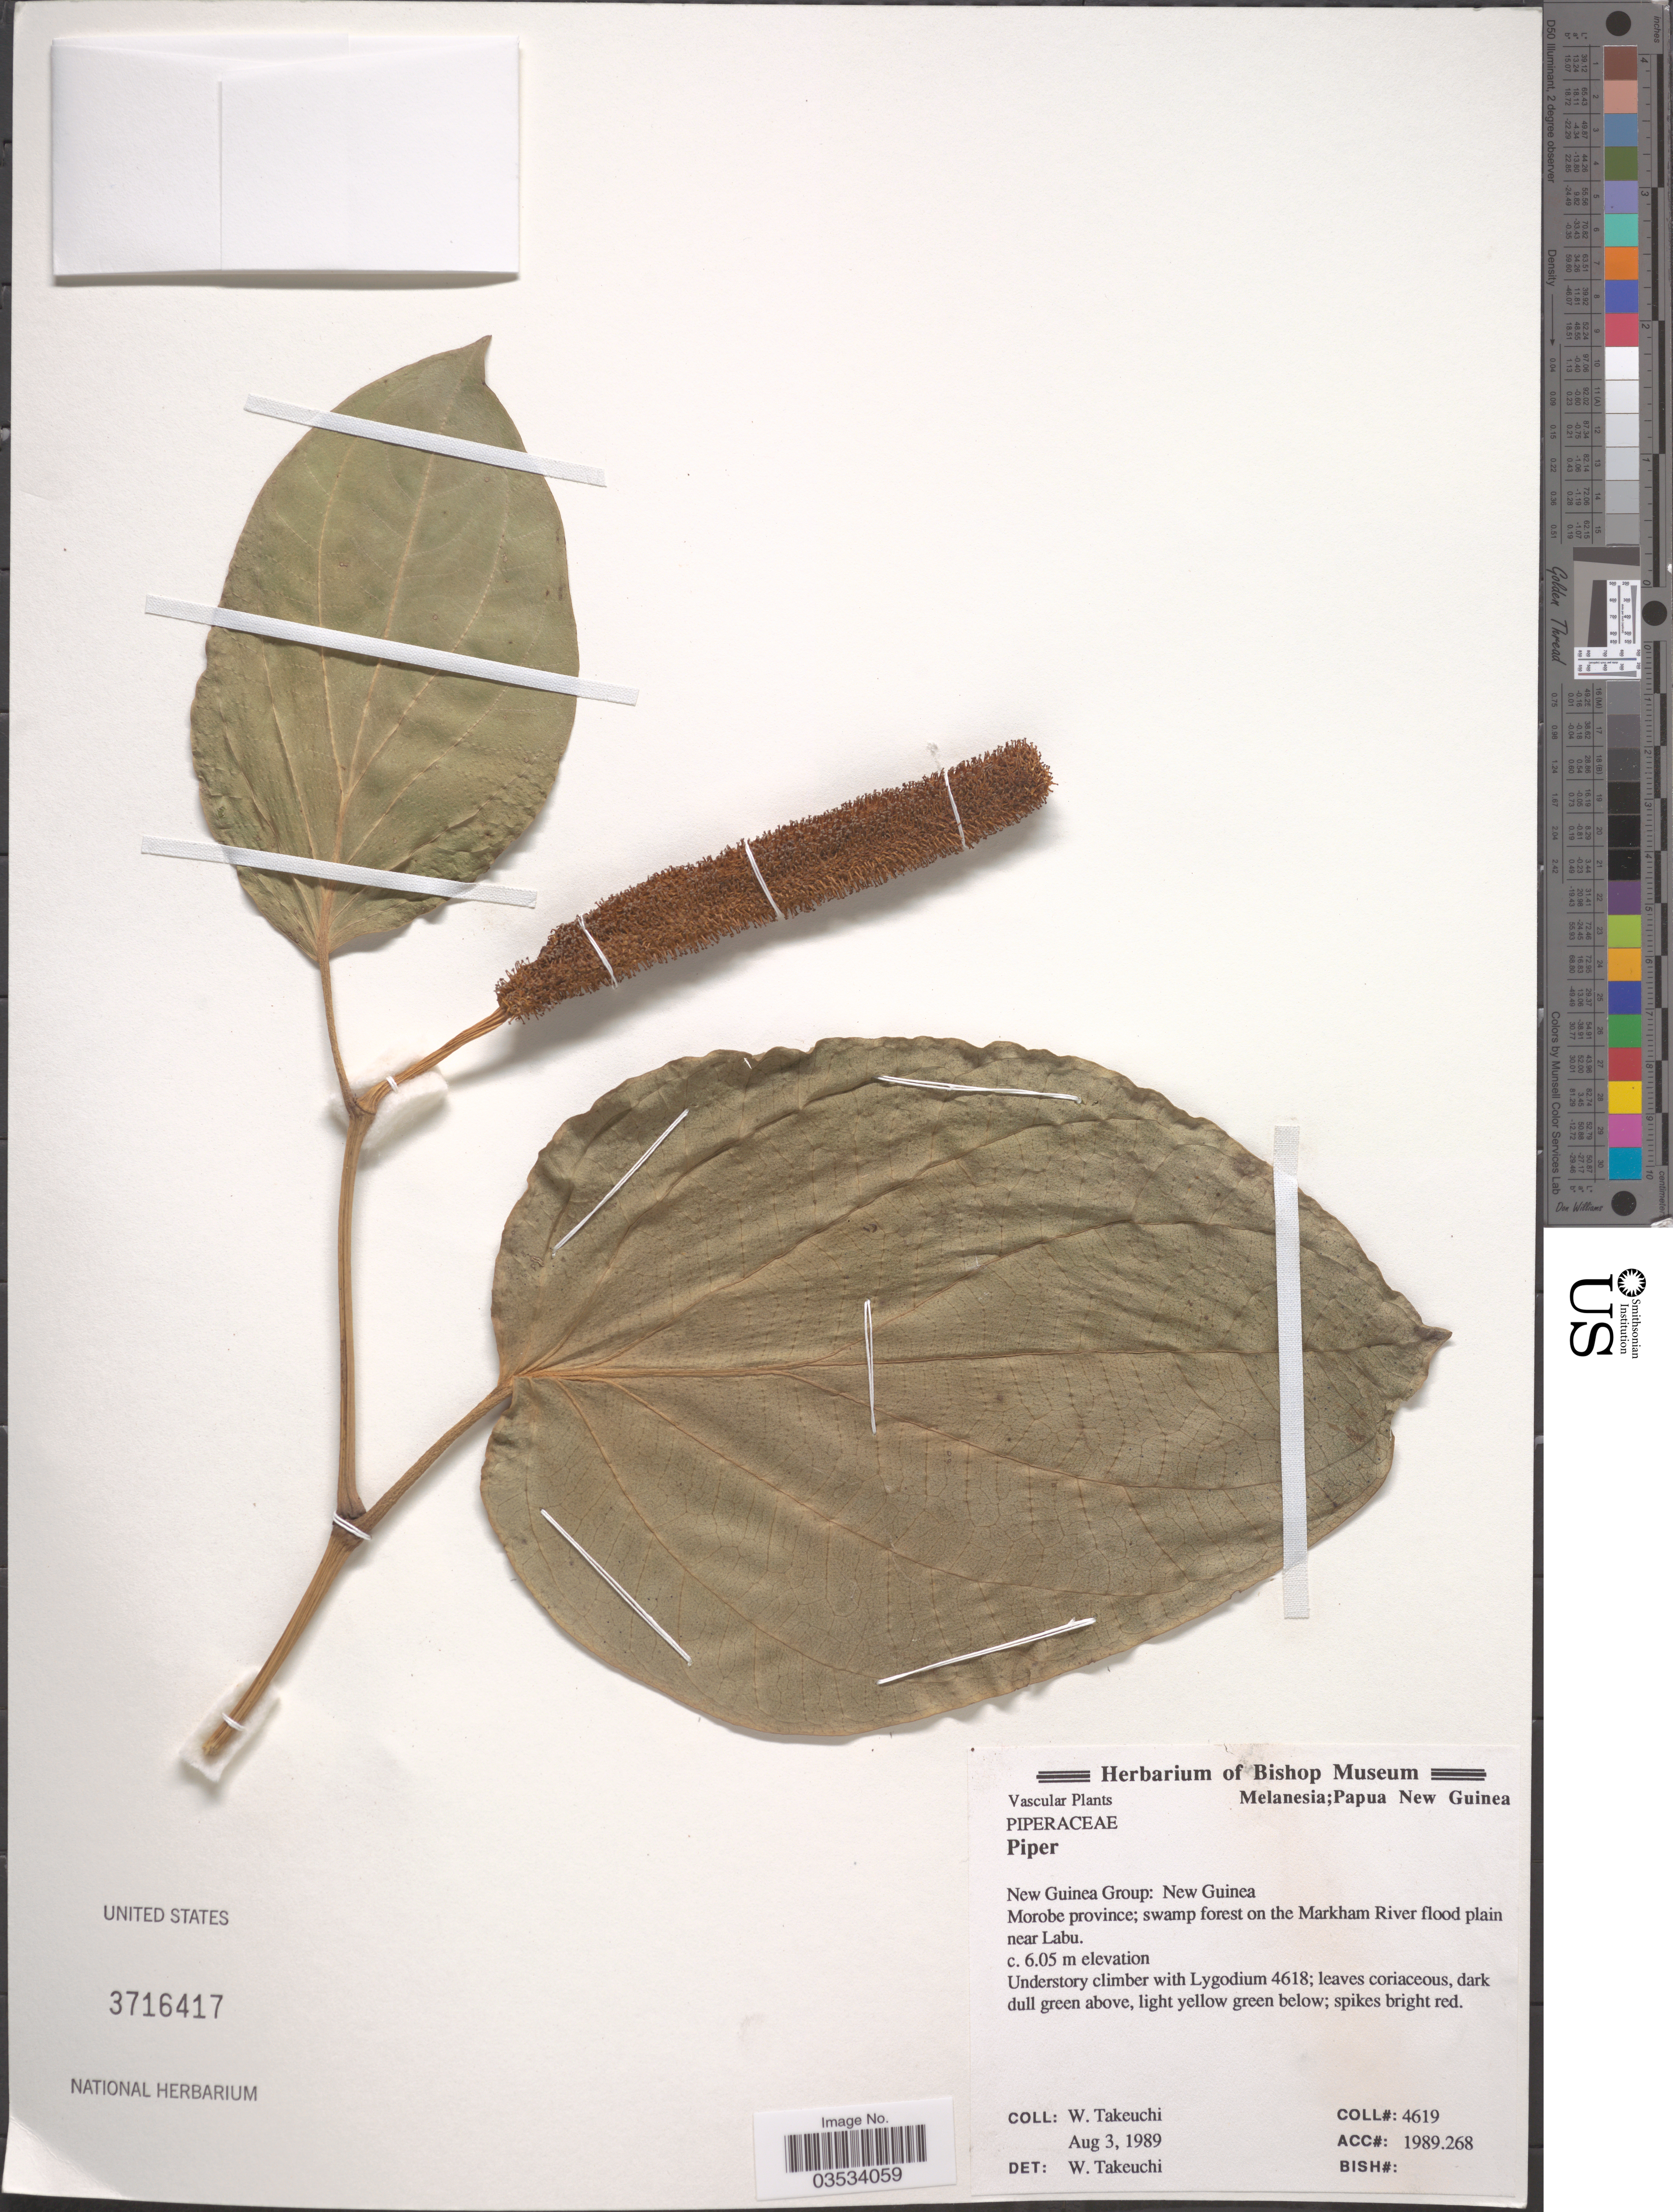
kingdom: Plantae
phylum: Tracheophyta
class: Magnoliopsida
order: Piperales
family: Piperaceae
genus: Piper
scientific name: Piper sp.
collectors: W. Takeuchi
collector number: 4619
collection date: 1989-08-03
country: Papua New Guinea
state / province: Morobe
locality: New Guinea Group: New Guinea. Swamp forest on the Markham River flood plain near Labu.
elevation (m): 6.05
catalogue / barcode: US 3716417